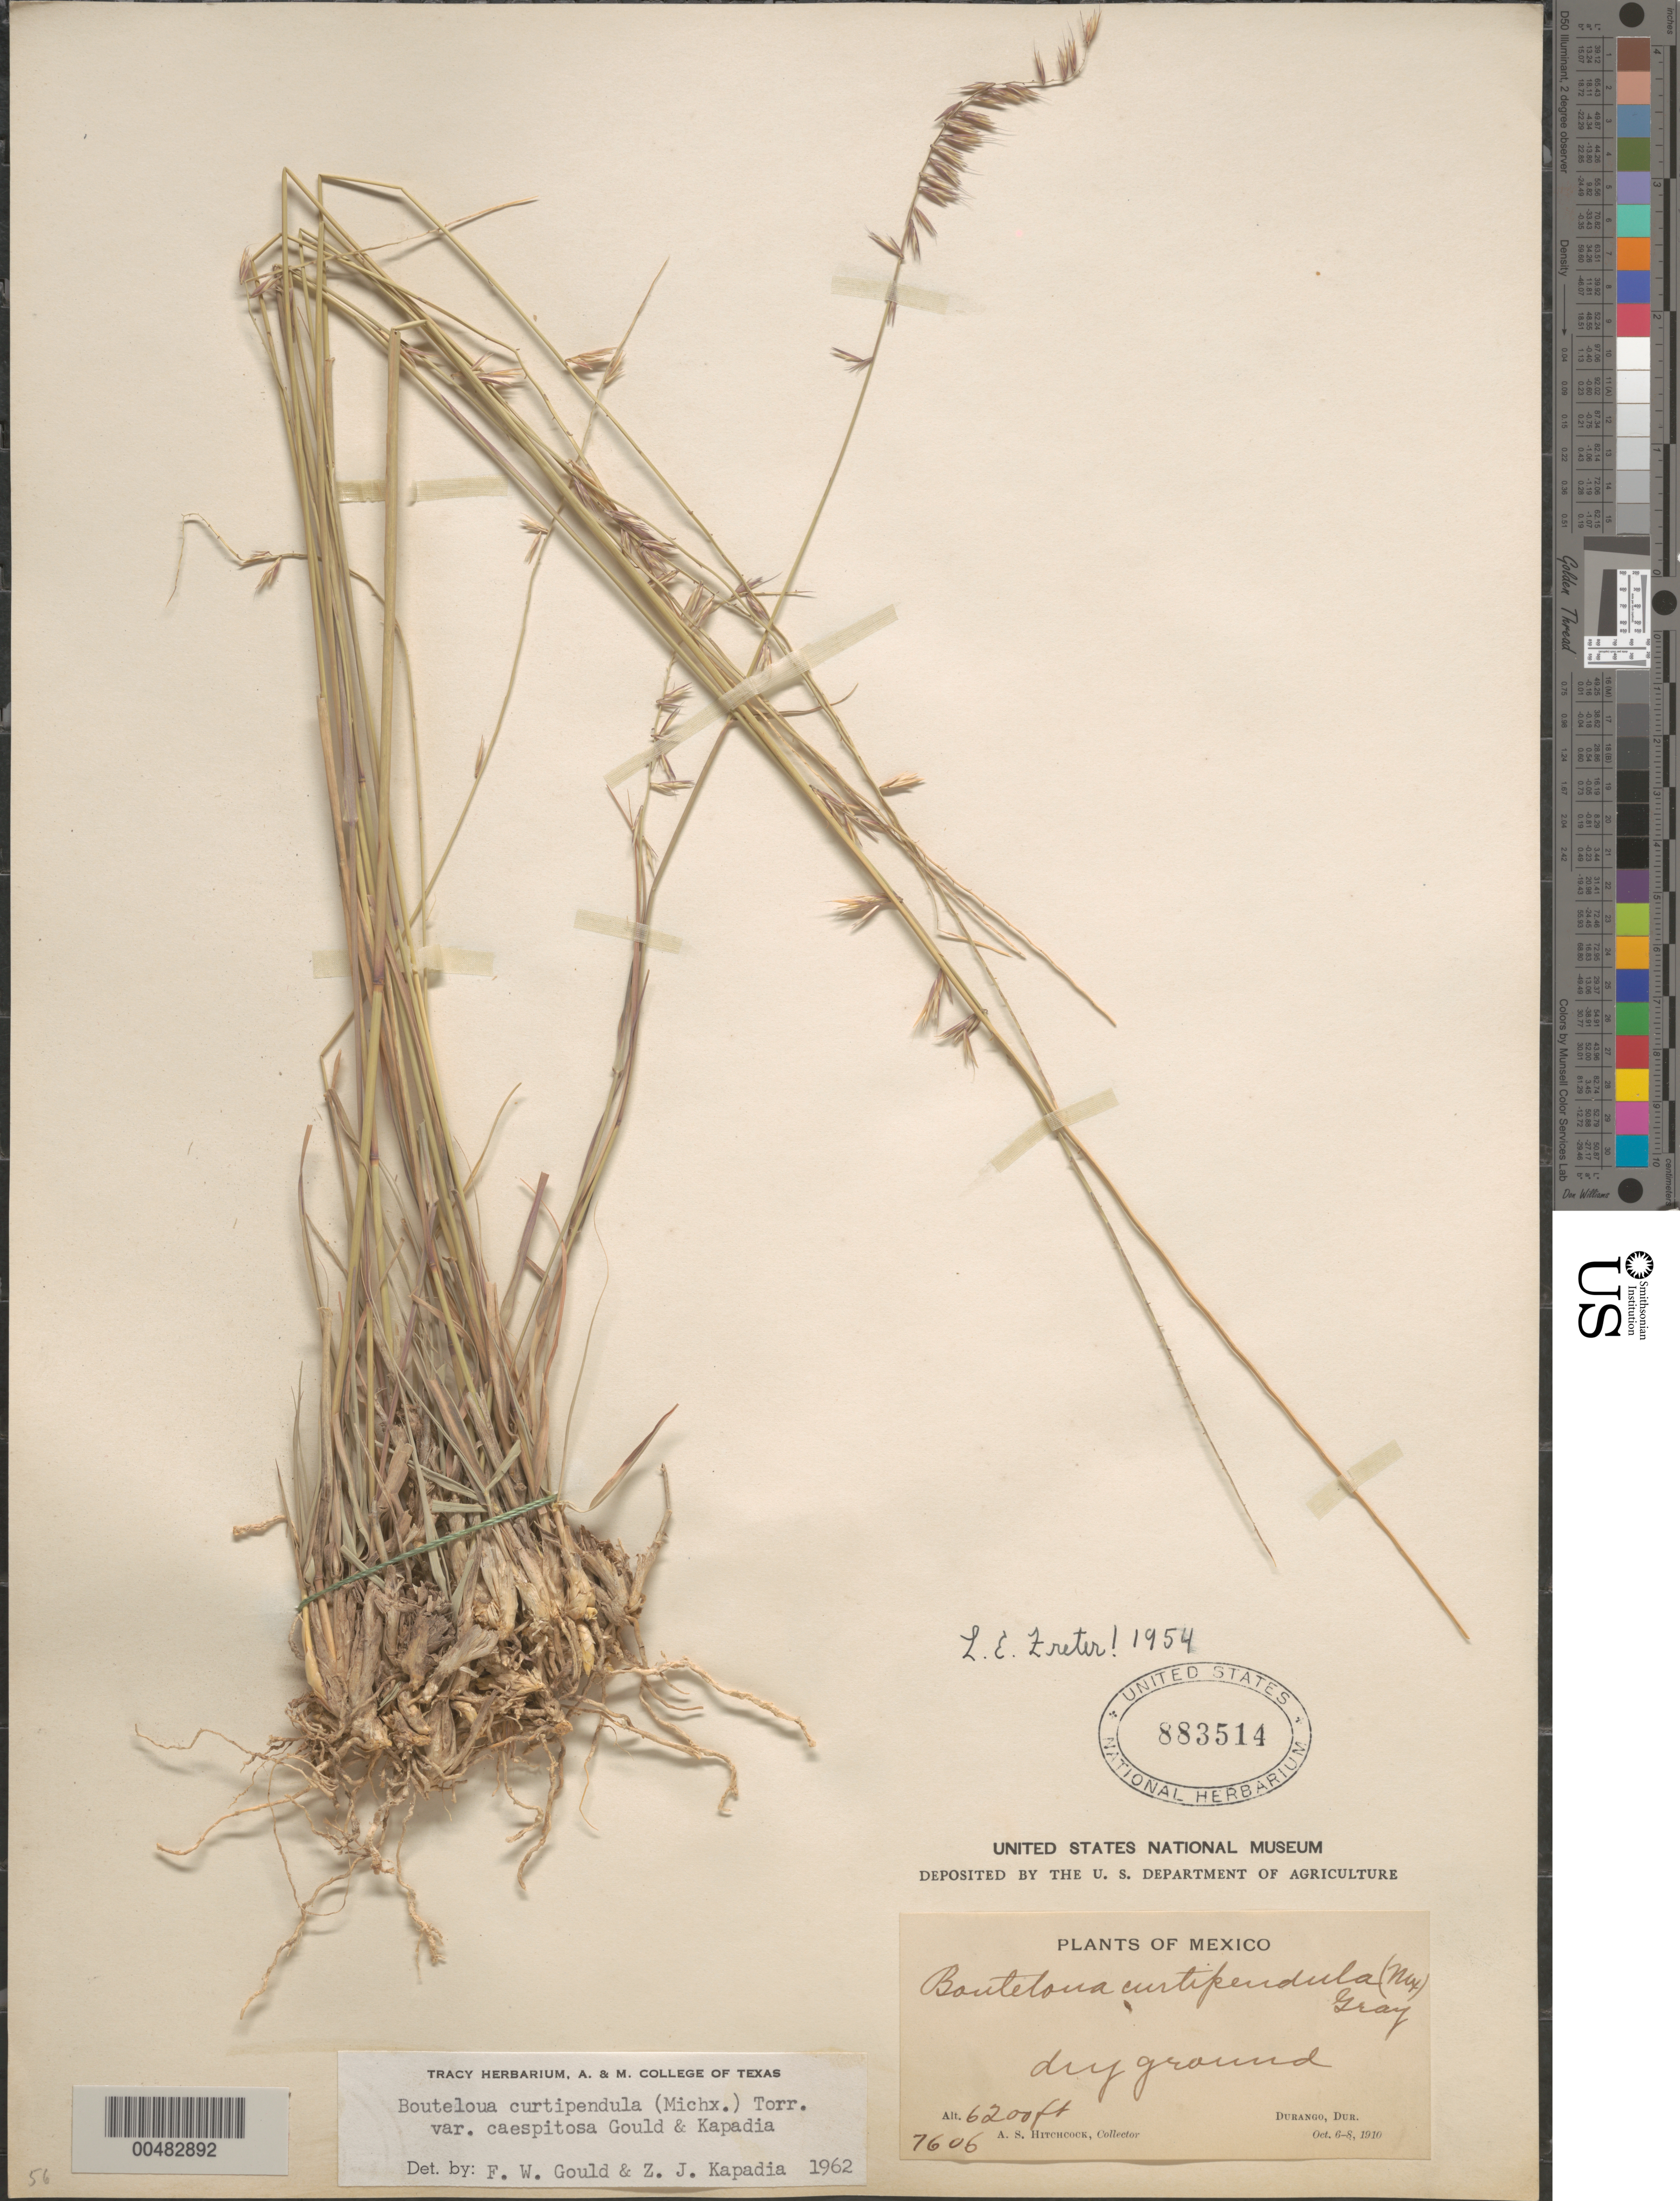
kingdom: Plantae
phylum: Tracheophyta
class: Liliopsida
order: Poales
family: Poaceae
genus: Bouteloua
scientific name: Bouteloua curtipendula var. caespitosa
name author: Gould & Kapadia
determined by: Gould, F. W.; Kapadia, Zarir J.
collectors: A. S. Hitchcock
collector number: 7606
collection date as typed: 6 Oct 1910 to 8 Oct 1910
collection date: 1910-10-06/1910-10-08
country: Mexico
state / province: Durango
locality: Durango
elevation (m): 1890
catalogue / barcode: US 883514